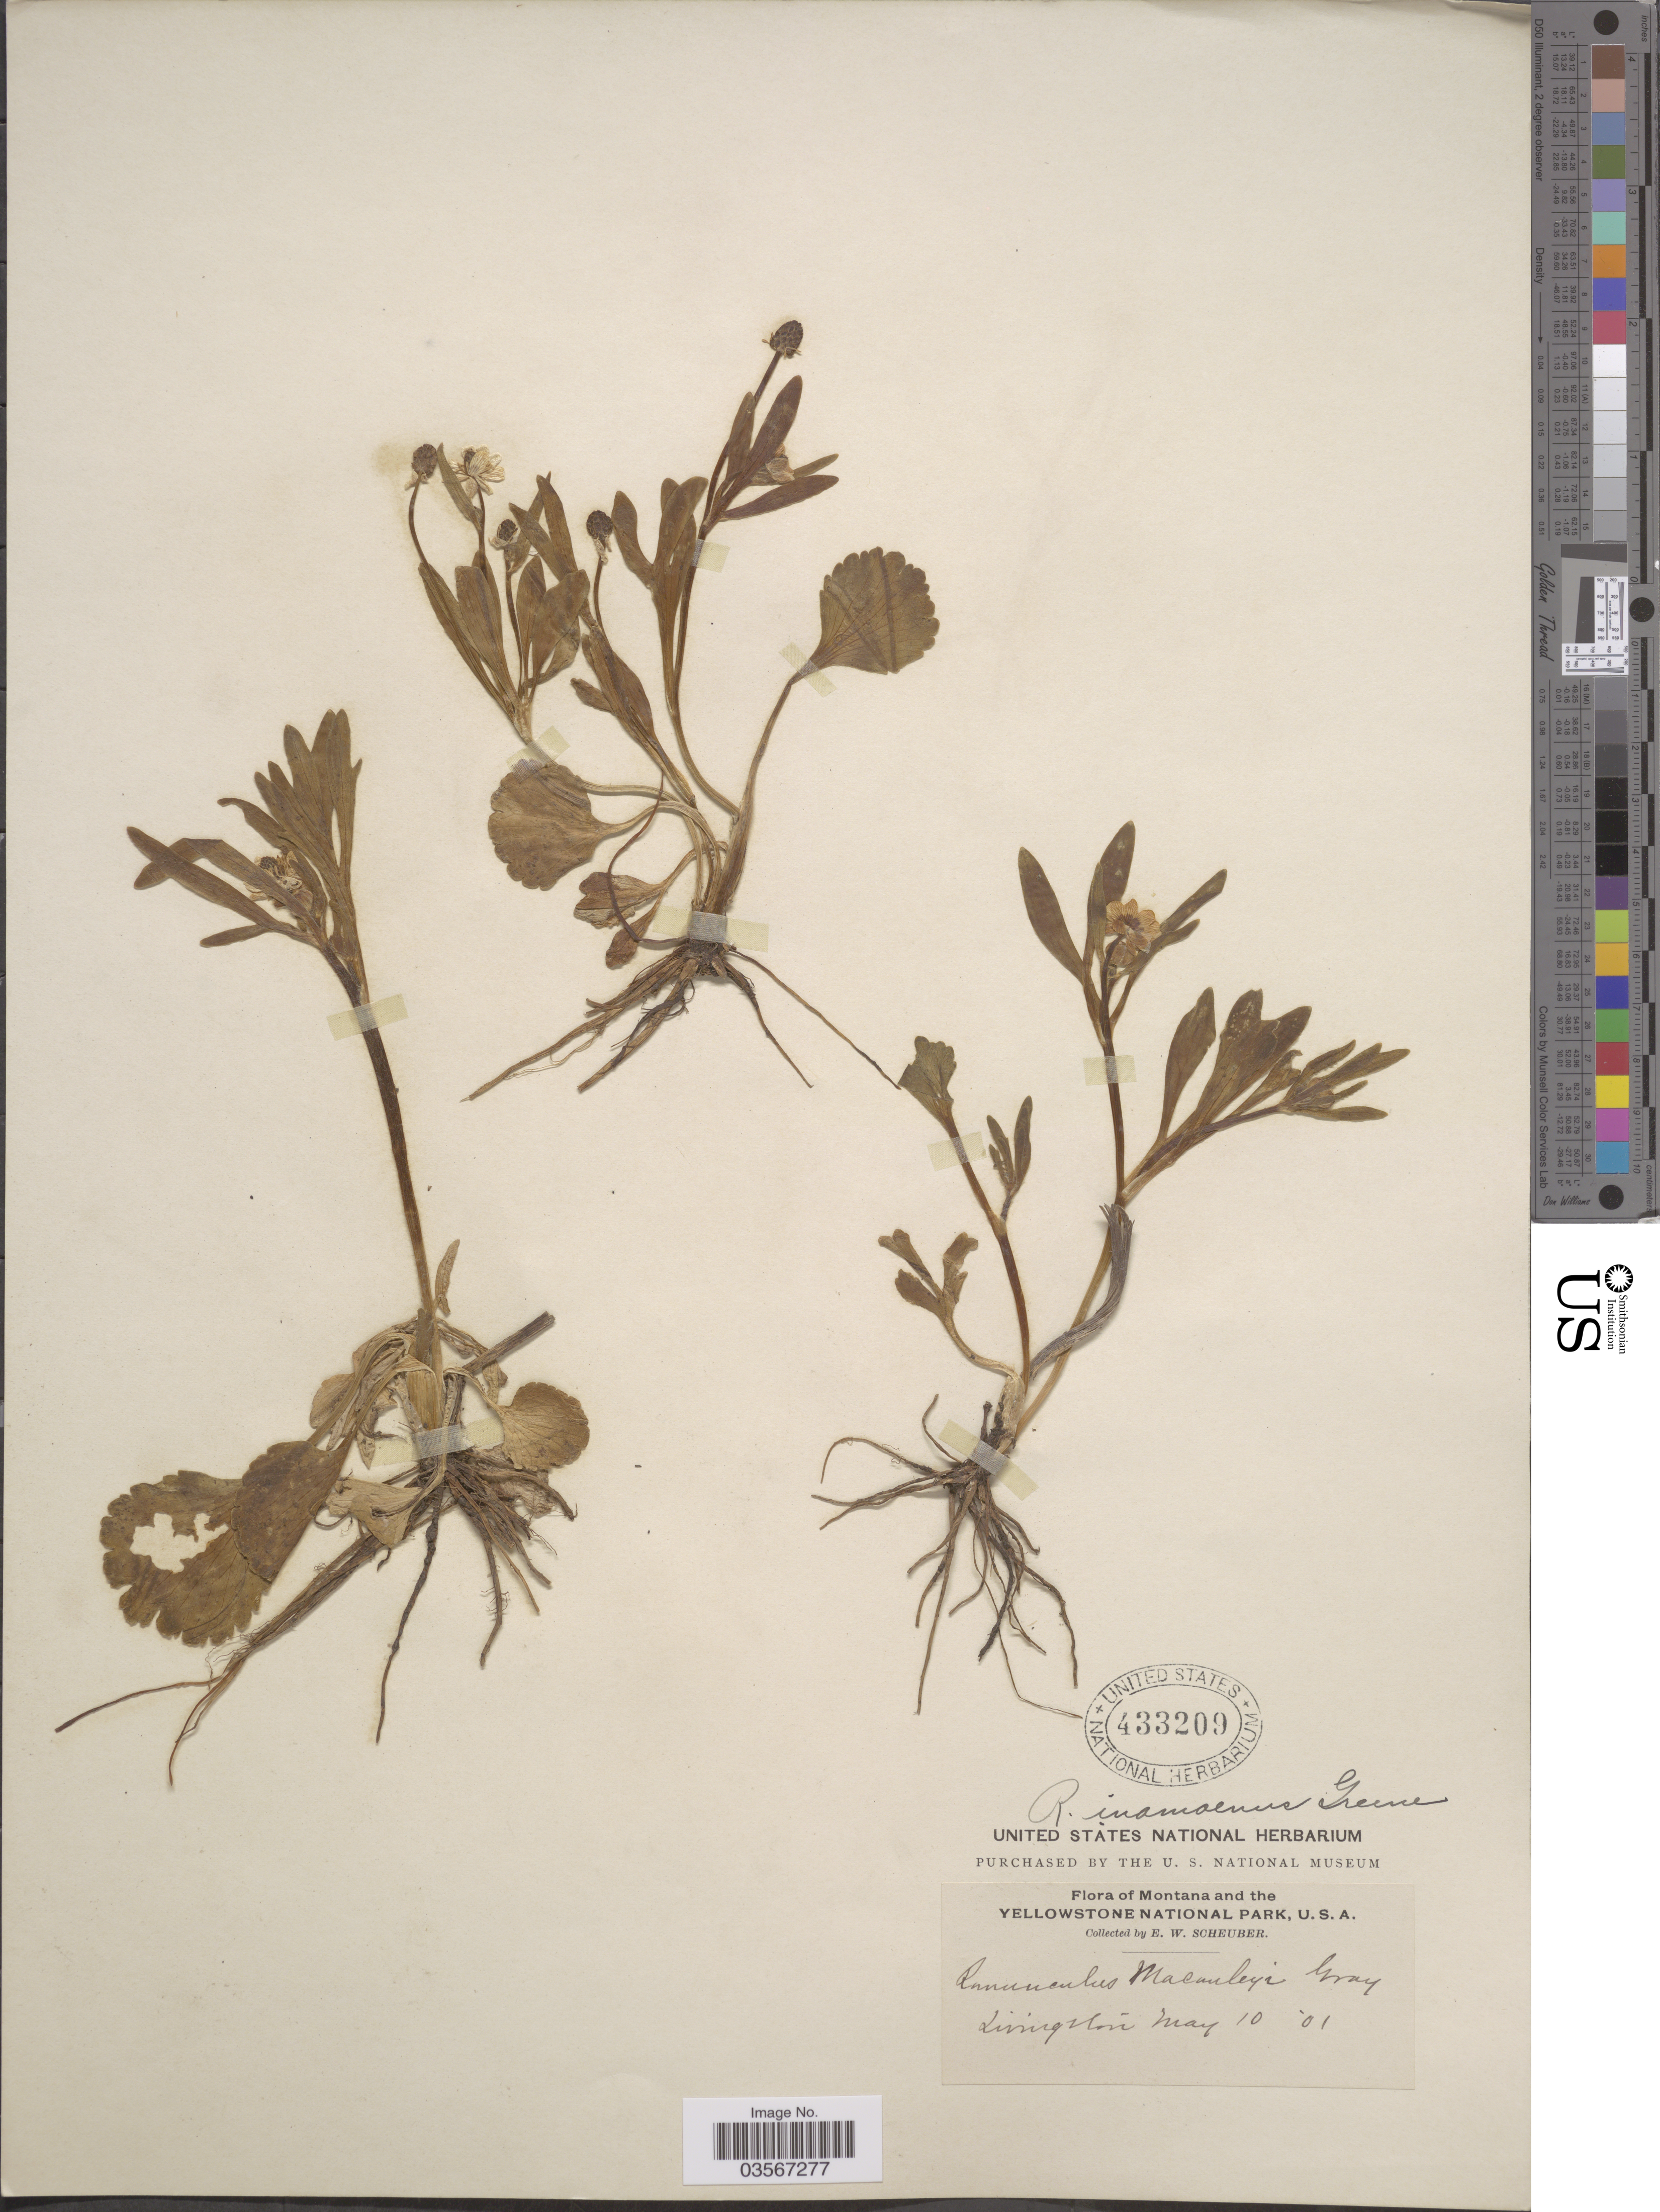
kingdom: Plantae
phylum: Tracheophyta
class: Magnoliopsida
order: Ranunculales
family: Ranunculaceae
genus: Ranunculus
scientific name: Ranunculus inamoenus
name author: Greene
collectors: E. Scheuber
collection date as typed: Transcribed d/m/y: 10/5/1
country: United States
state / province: Montana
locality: Yellowstone National Park, U.S.A. Livingston.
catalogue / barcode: US 433209